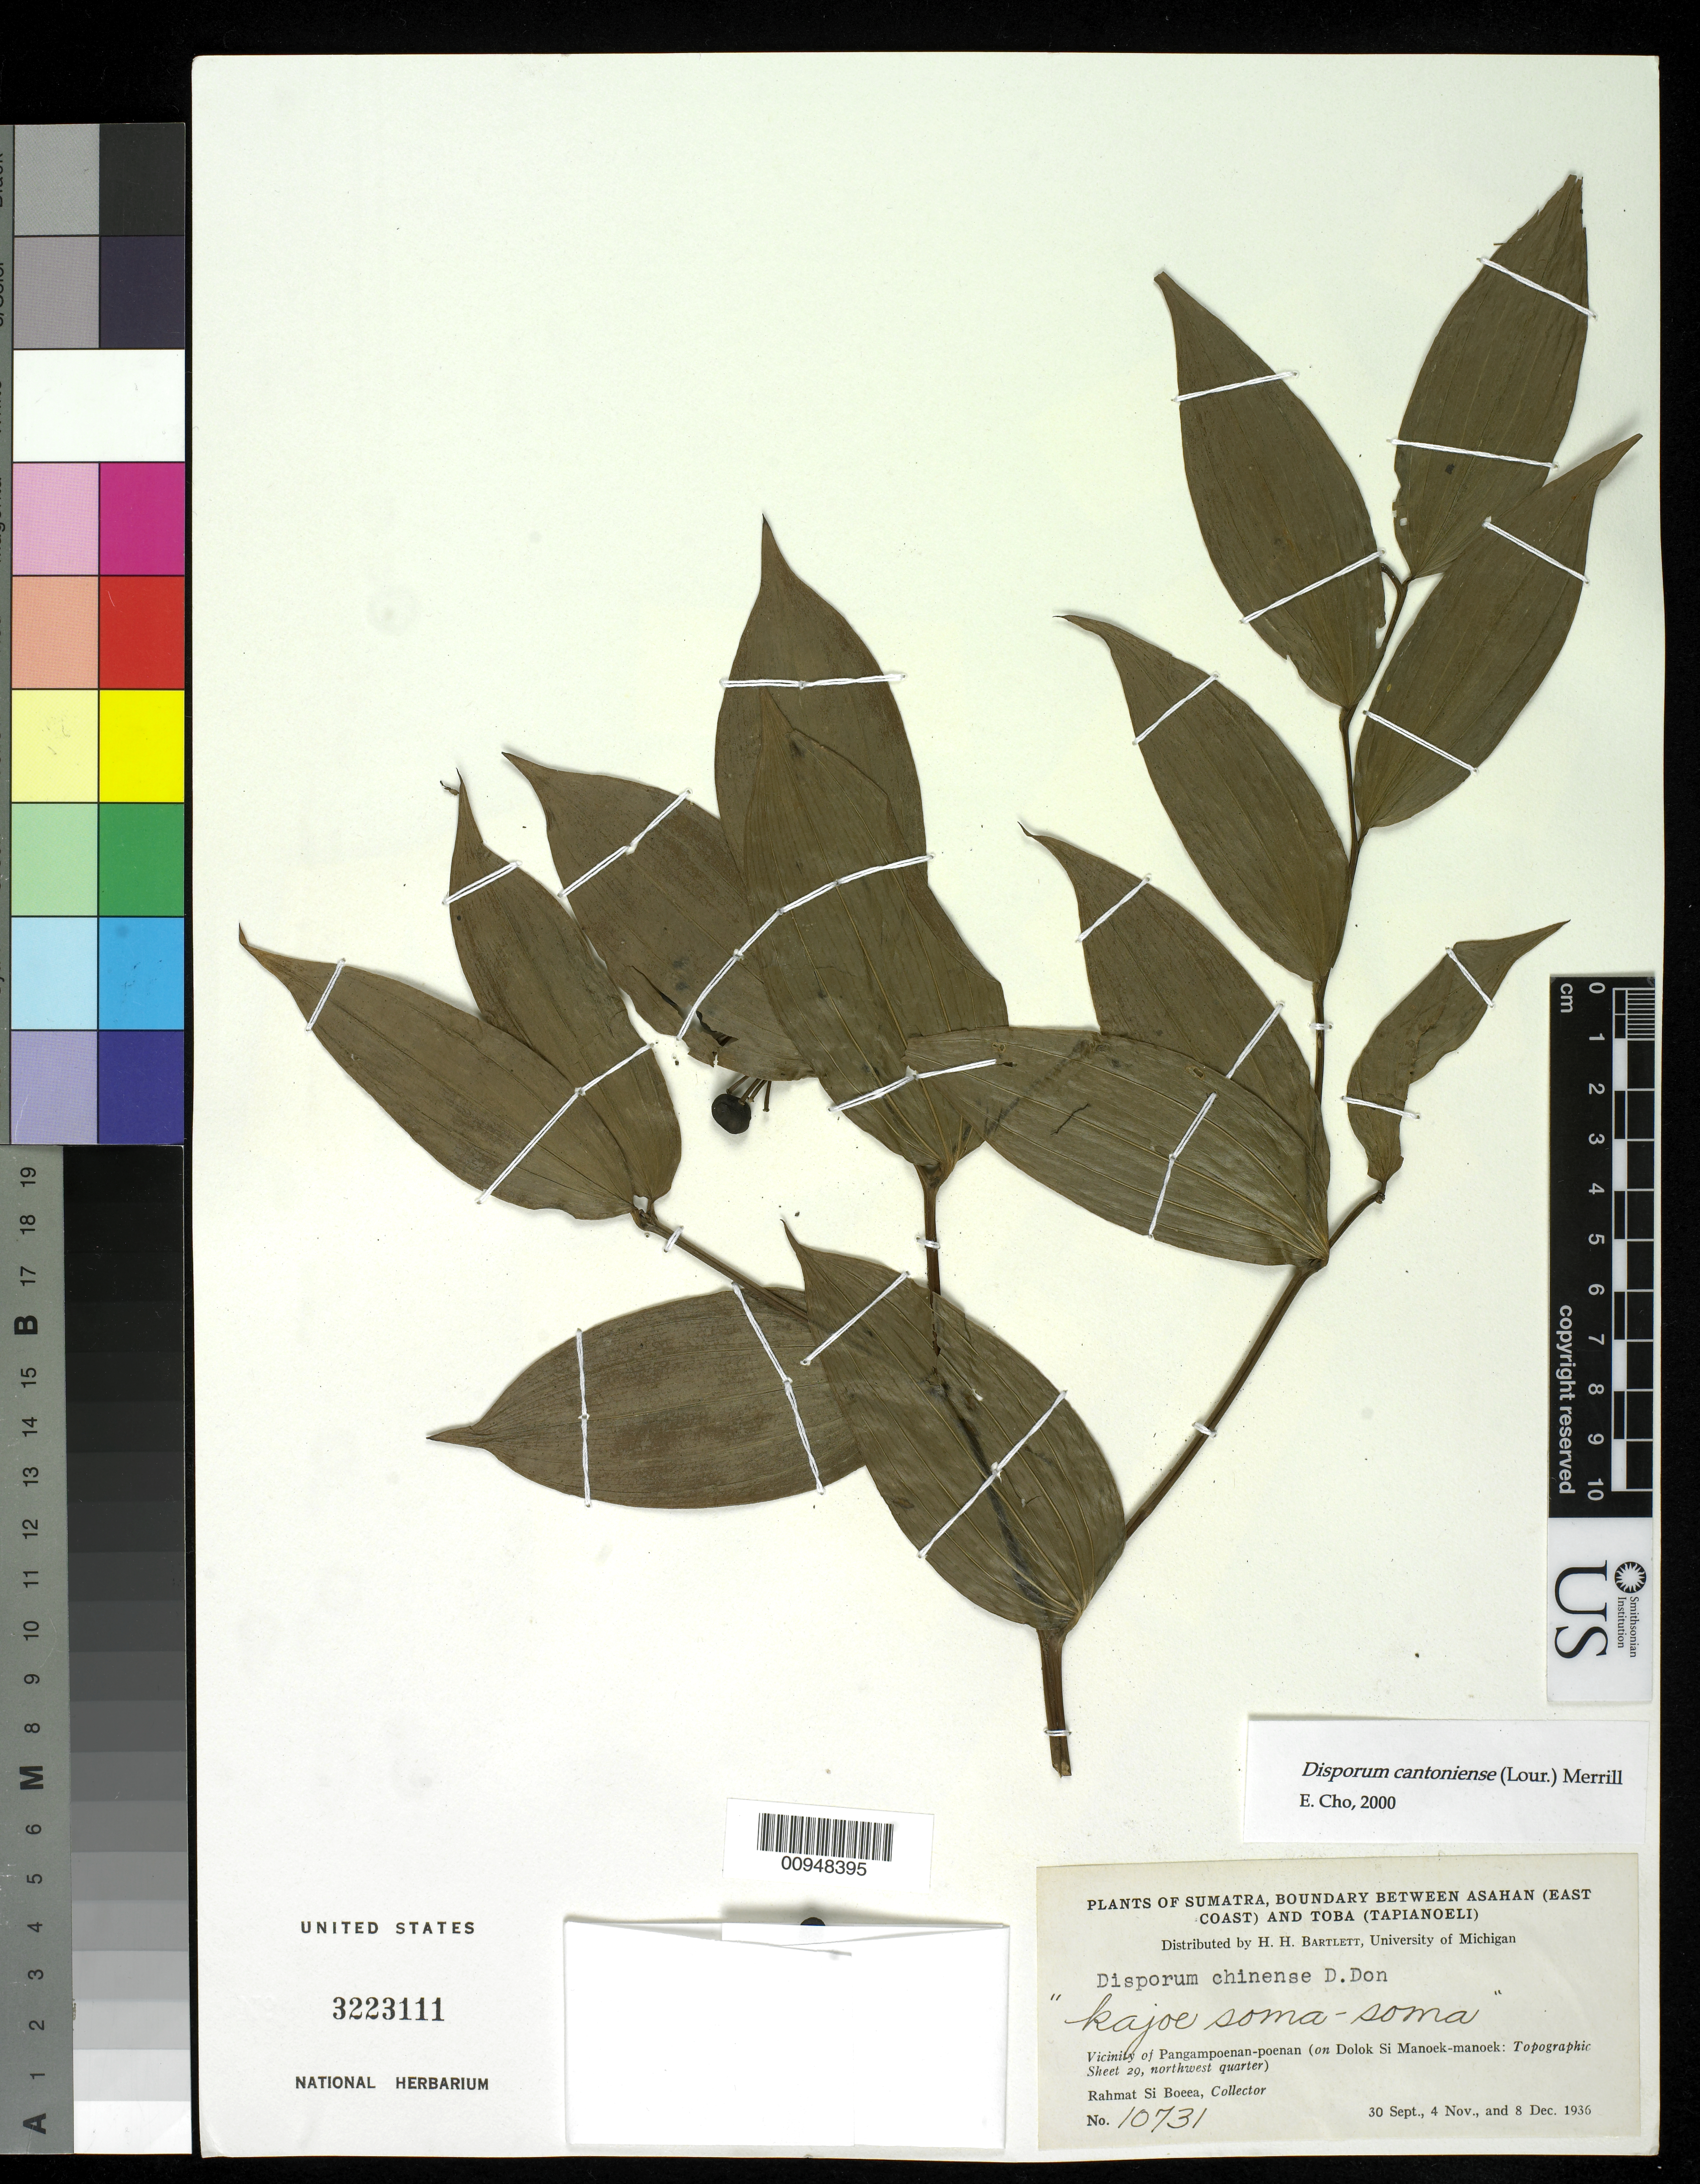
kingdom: Plantae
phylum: Tracheophyta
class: Liliopsida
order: Liliales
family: Colchicaceae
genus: Disporum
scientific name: Disporum chinense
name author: D. Don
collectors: Rahmat Si Boeea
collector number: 10731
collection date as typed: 30 Sep 1936 to 08 Dec 1936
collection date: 1936-09-30/1936-12-08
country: Indonesia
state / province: Sumatra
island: Sumatra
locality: Vicinity of Pangampoenan-poenan (on Dolok Si Manoek-manoek).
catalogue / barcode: US 3223111